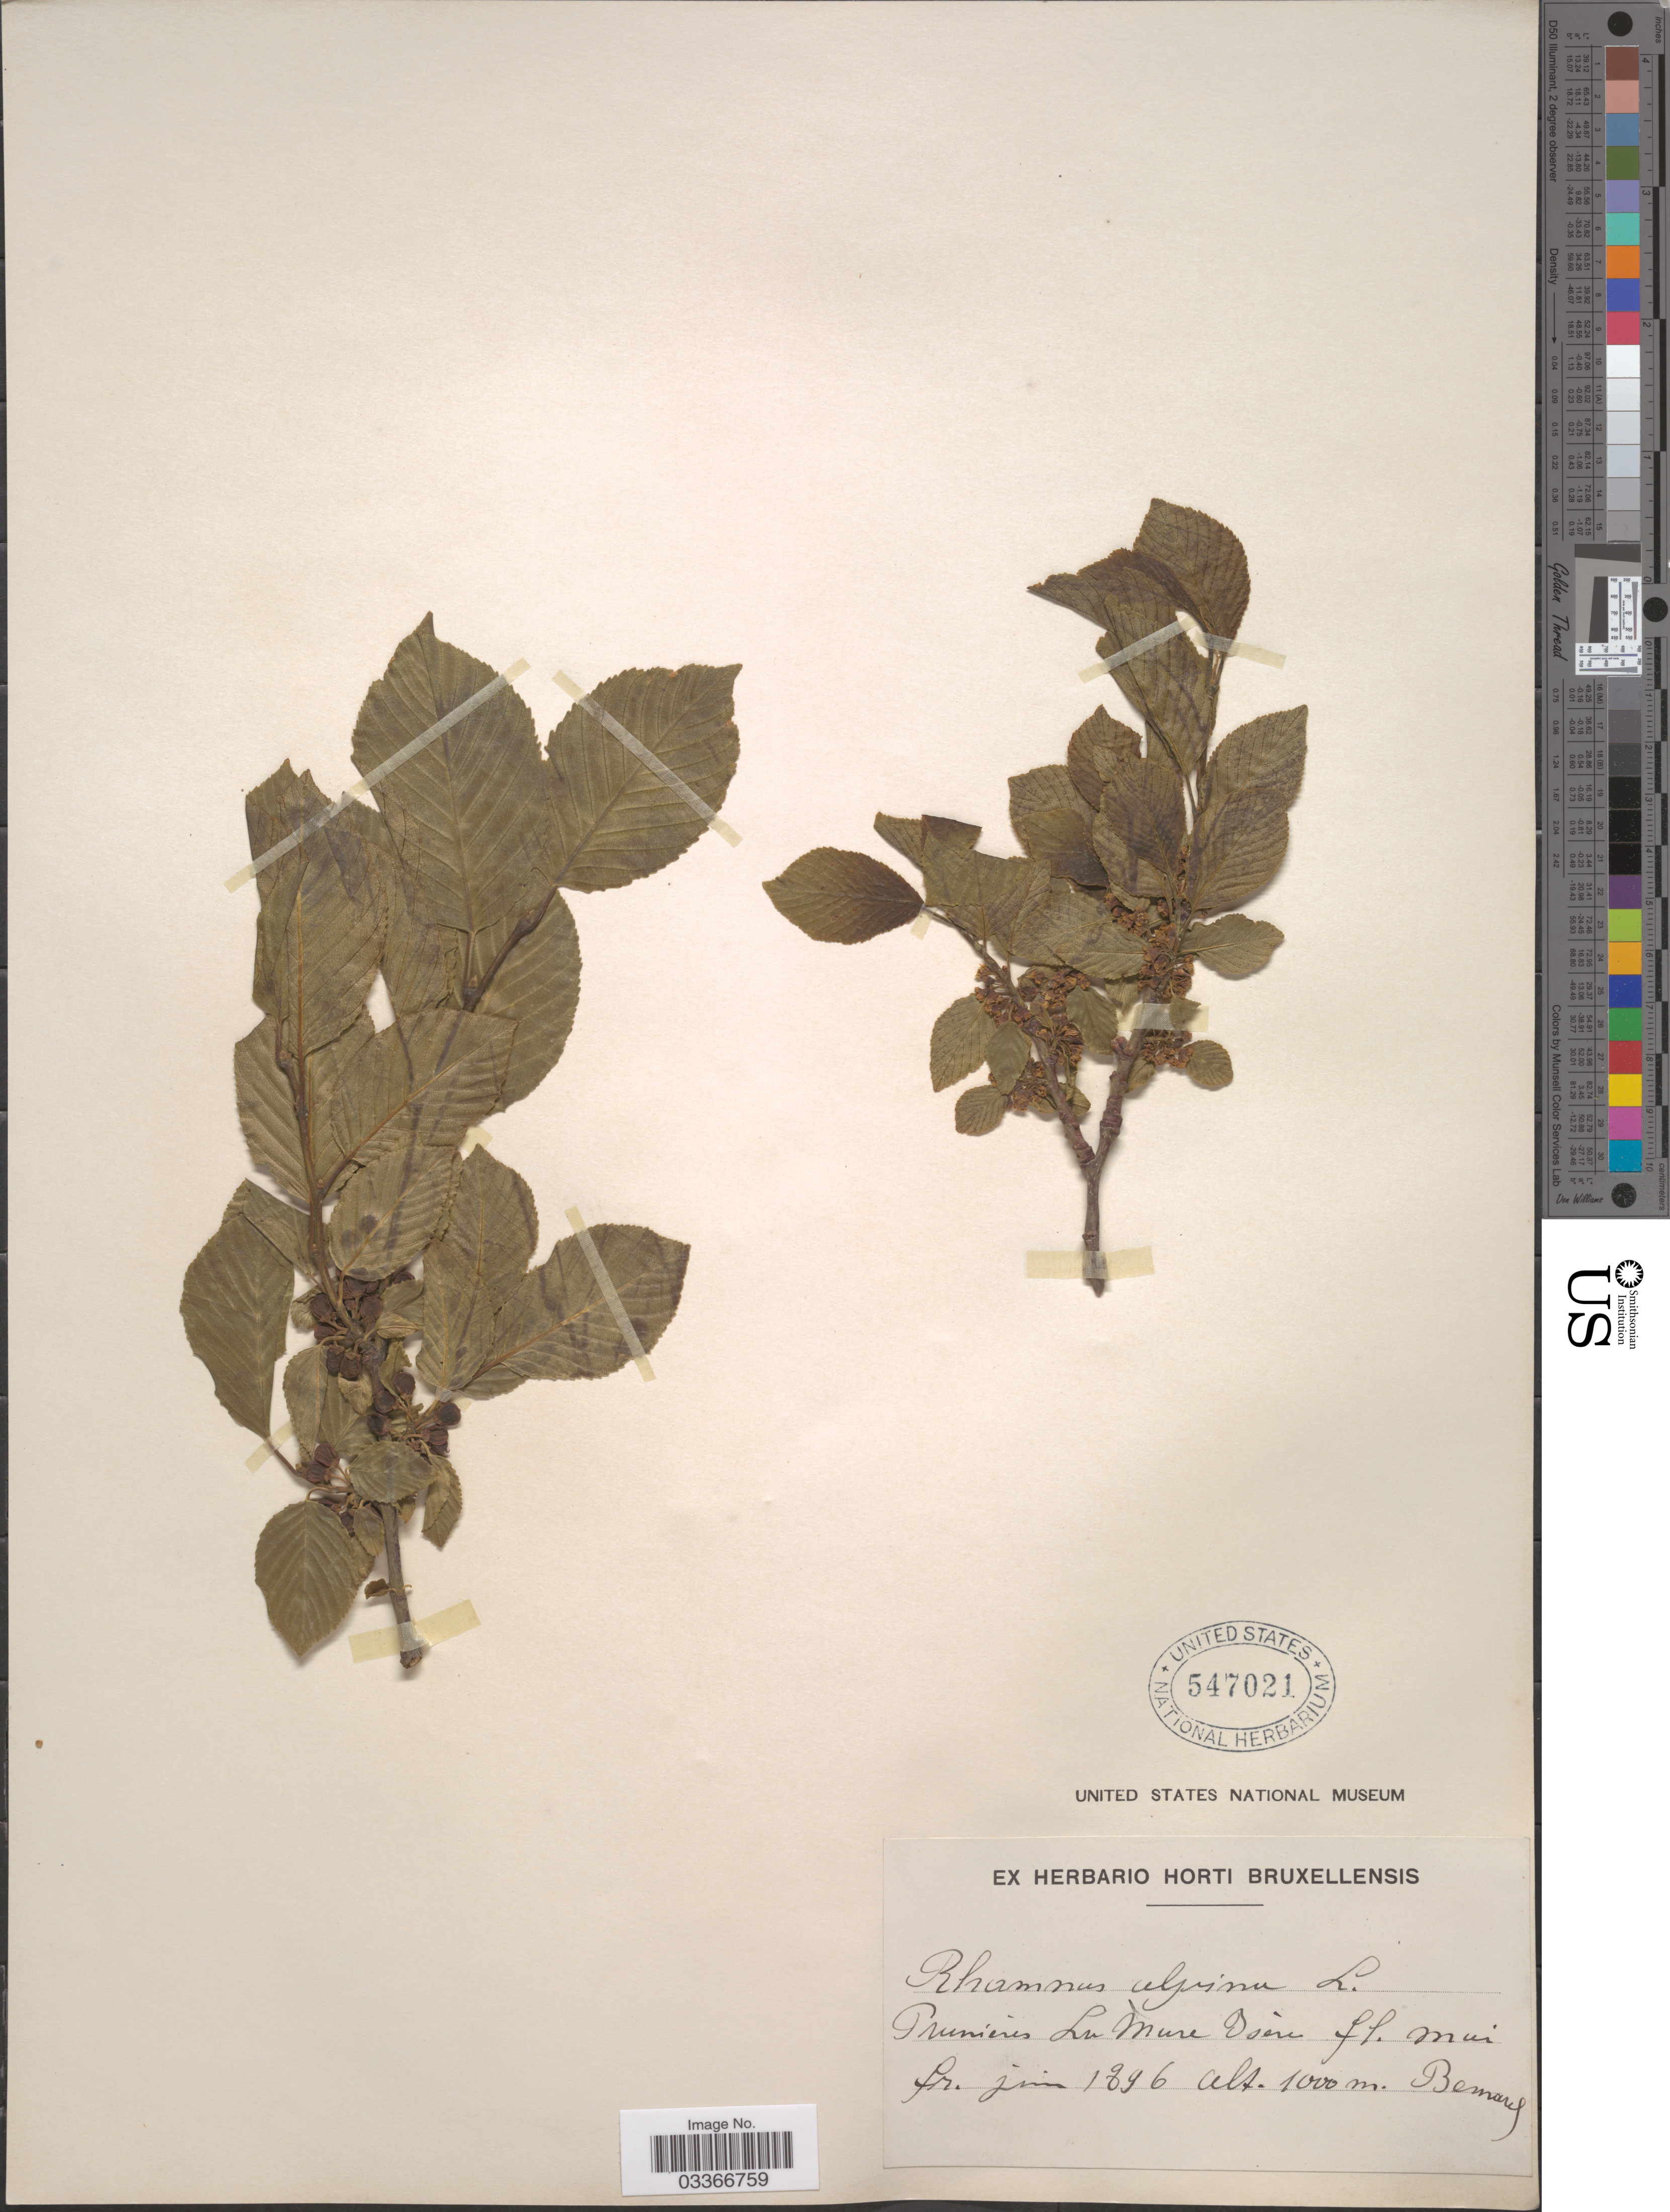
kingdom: Plantae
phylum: Tracheophyta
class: Magnoliopsida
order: Rosales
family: Rhamnaceae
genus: Rhamnus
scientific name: Rhamnus alpina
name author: L.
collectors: -. Bernard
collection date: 1896-05/1896-06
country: France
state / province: Auvergne-Rhône-Alpes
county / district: Isère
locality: Prunieres La Mure Isere.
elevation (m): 1000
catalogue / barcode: US 547021